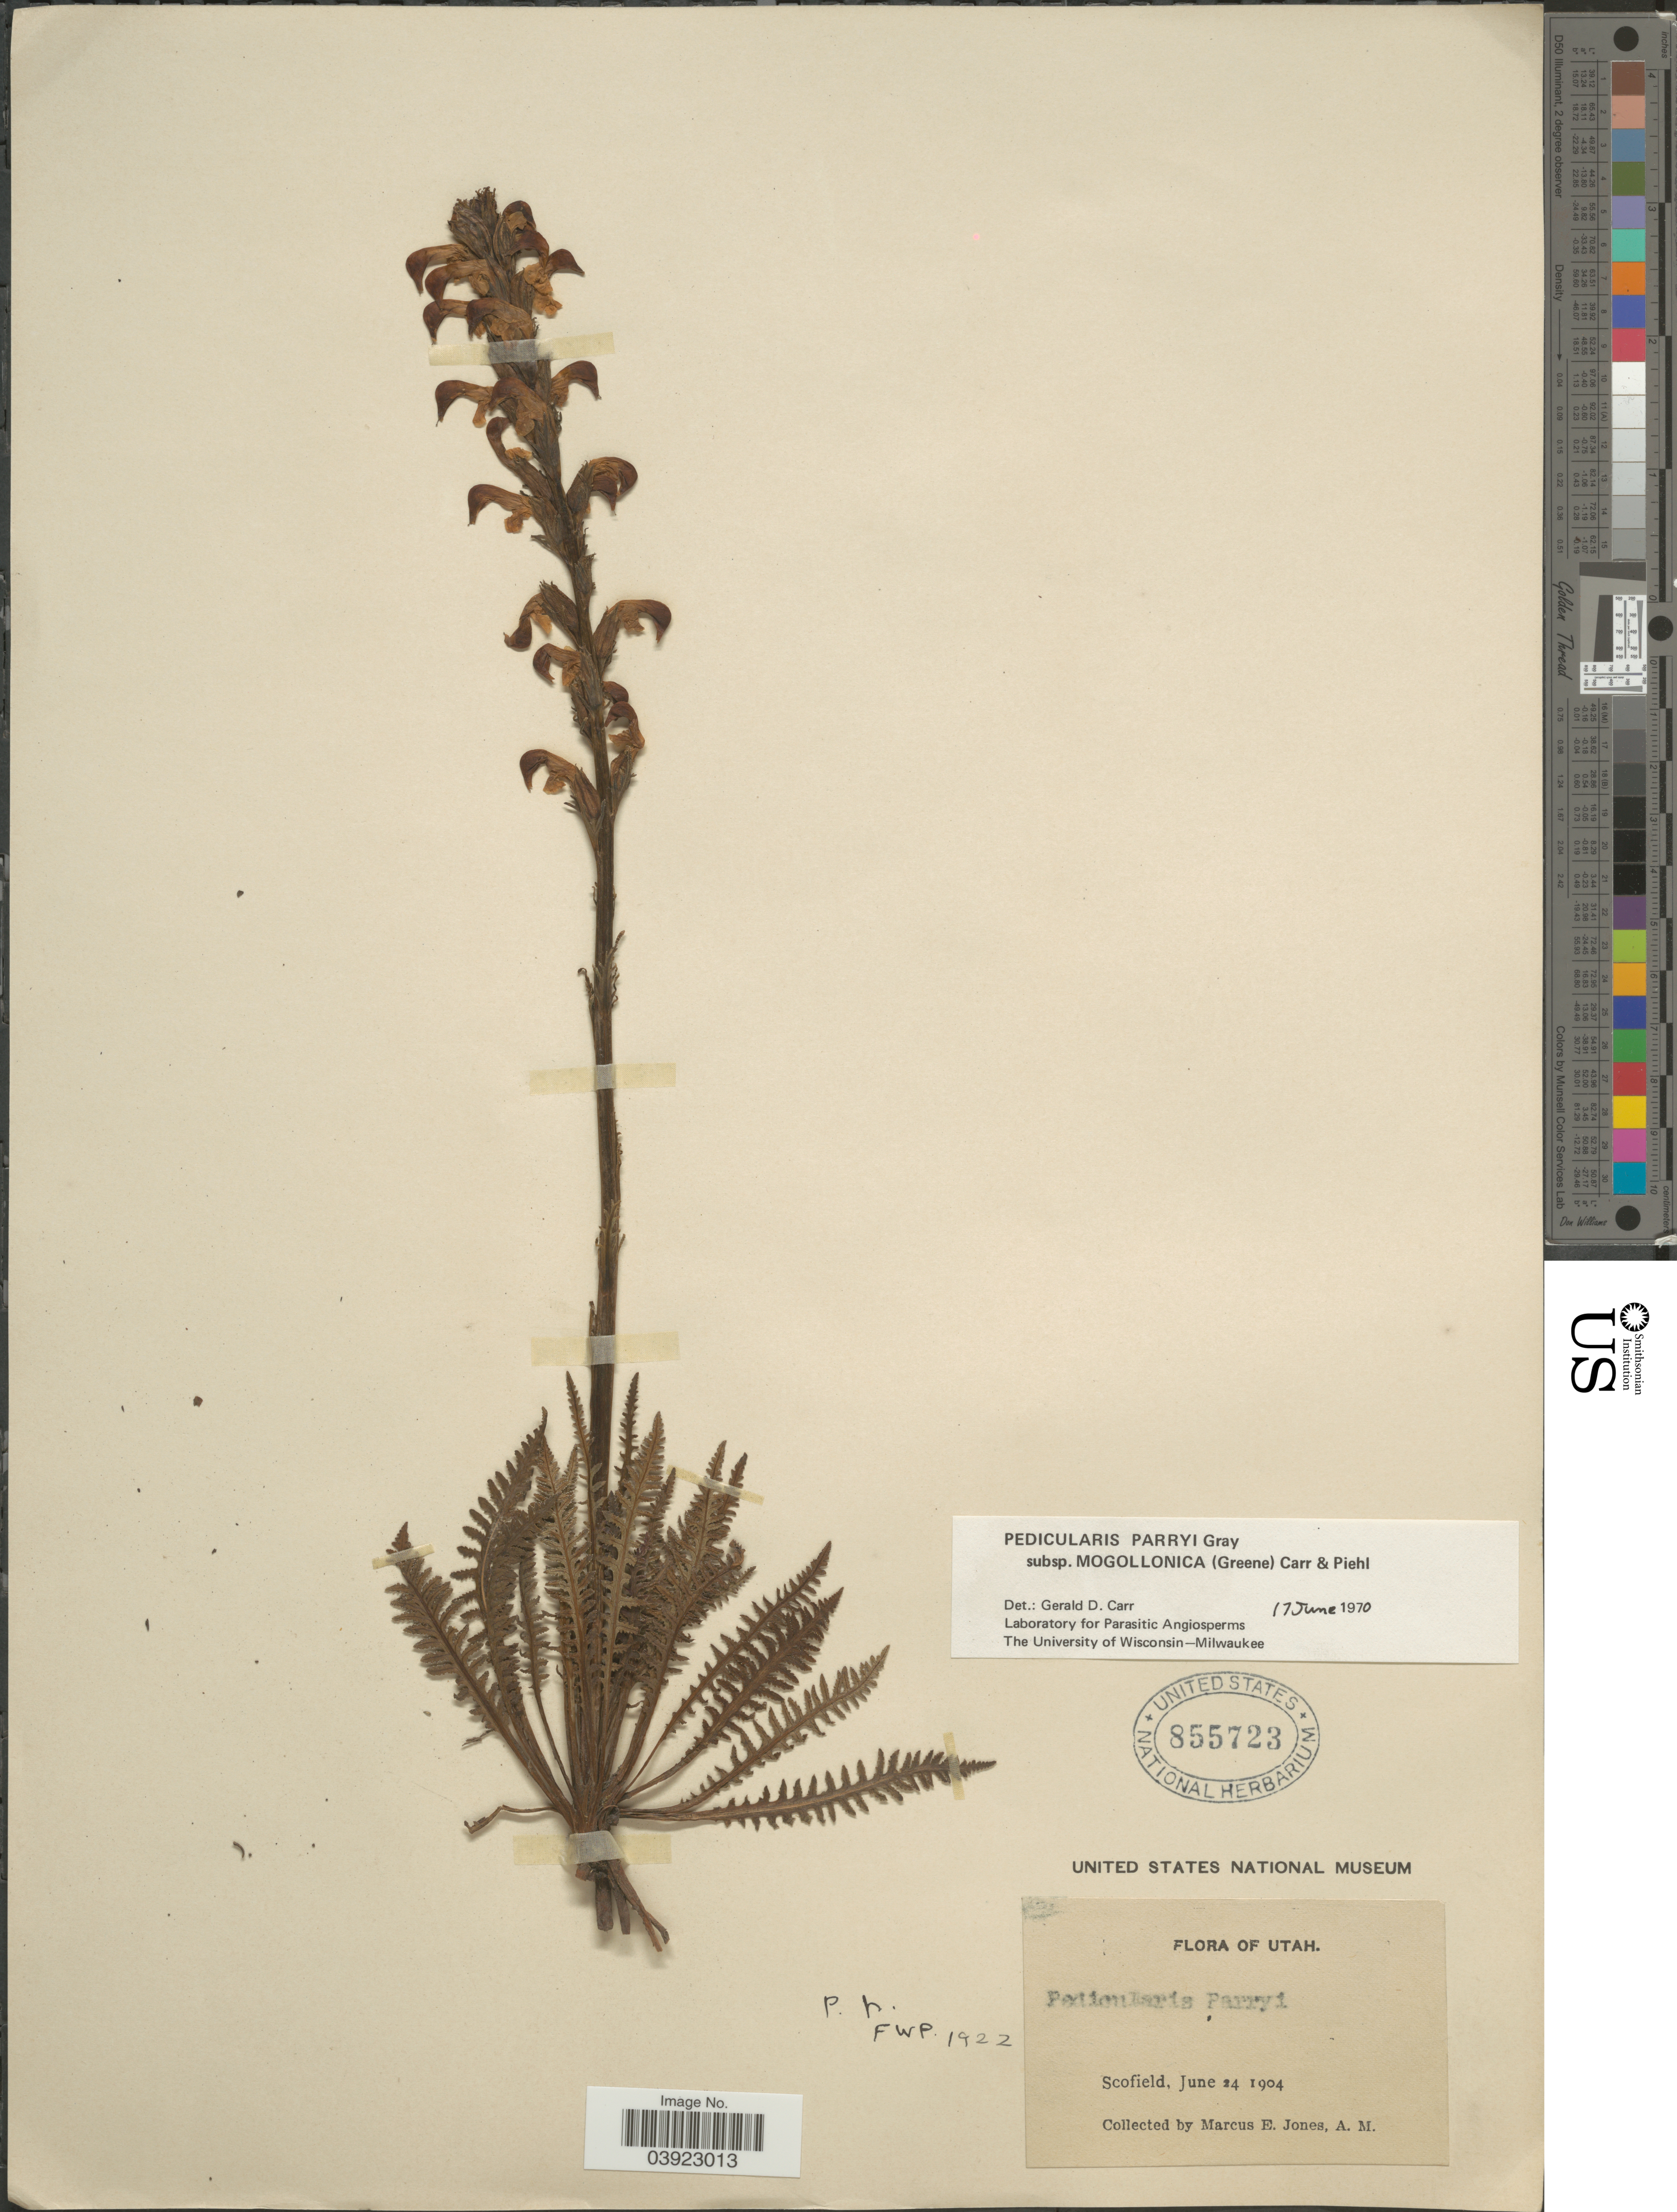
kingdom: Plantae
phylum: Tracheophyta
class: Magnoliopsida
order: Lamiales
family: Orobanchaceae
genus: Pedicularis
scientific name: Pedicularis parryi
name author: A. Gray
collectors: M. E. Jones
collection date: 1904-06-24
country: United States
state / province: Utah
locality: Scofield.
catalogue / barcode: US 855723